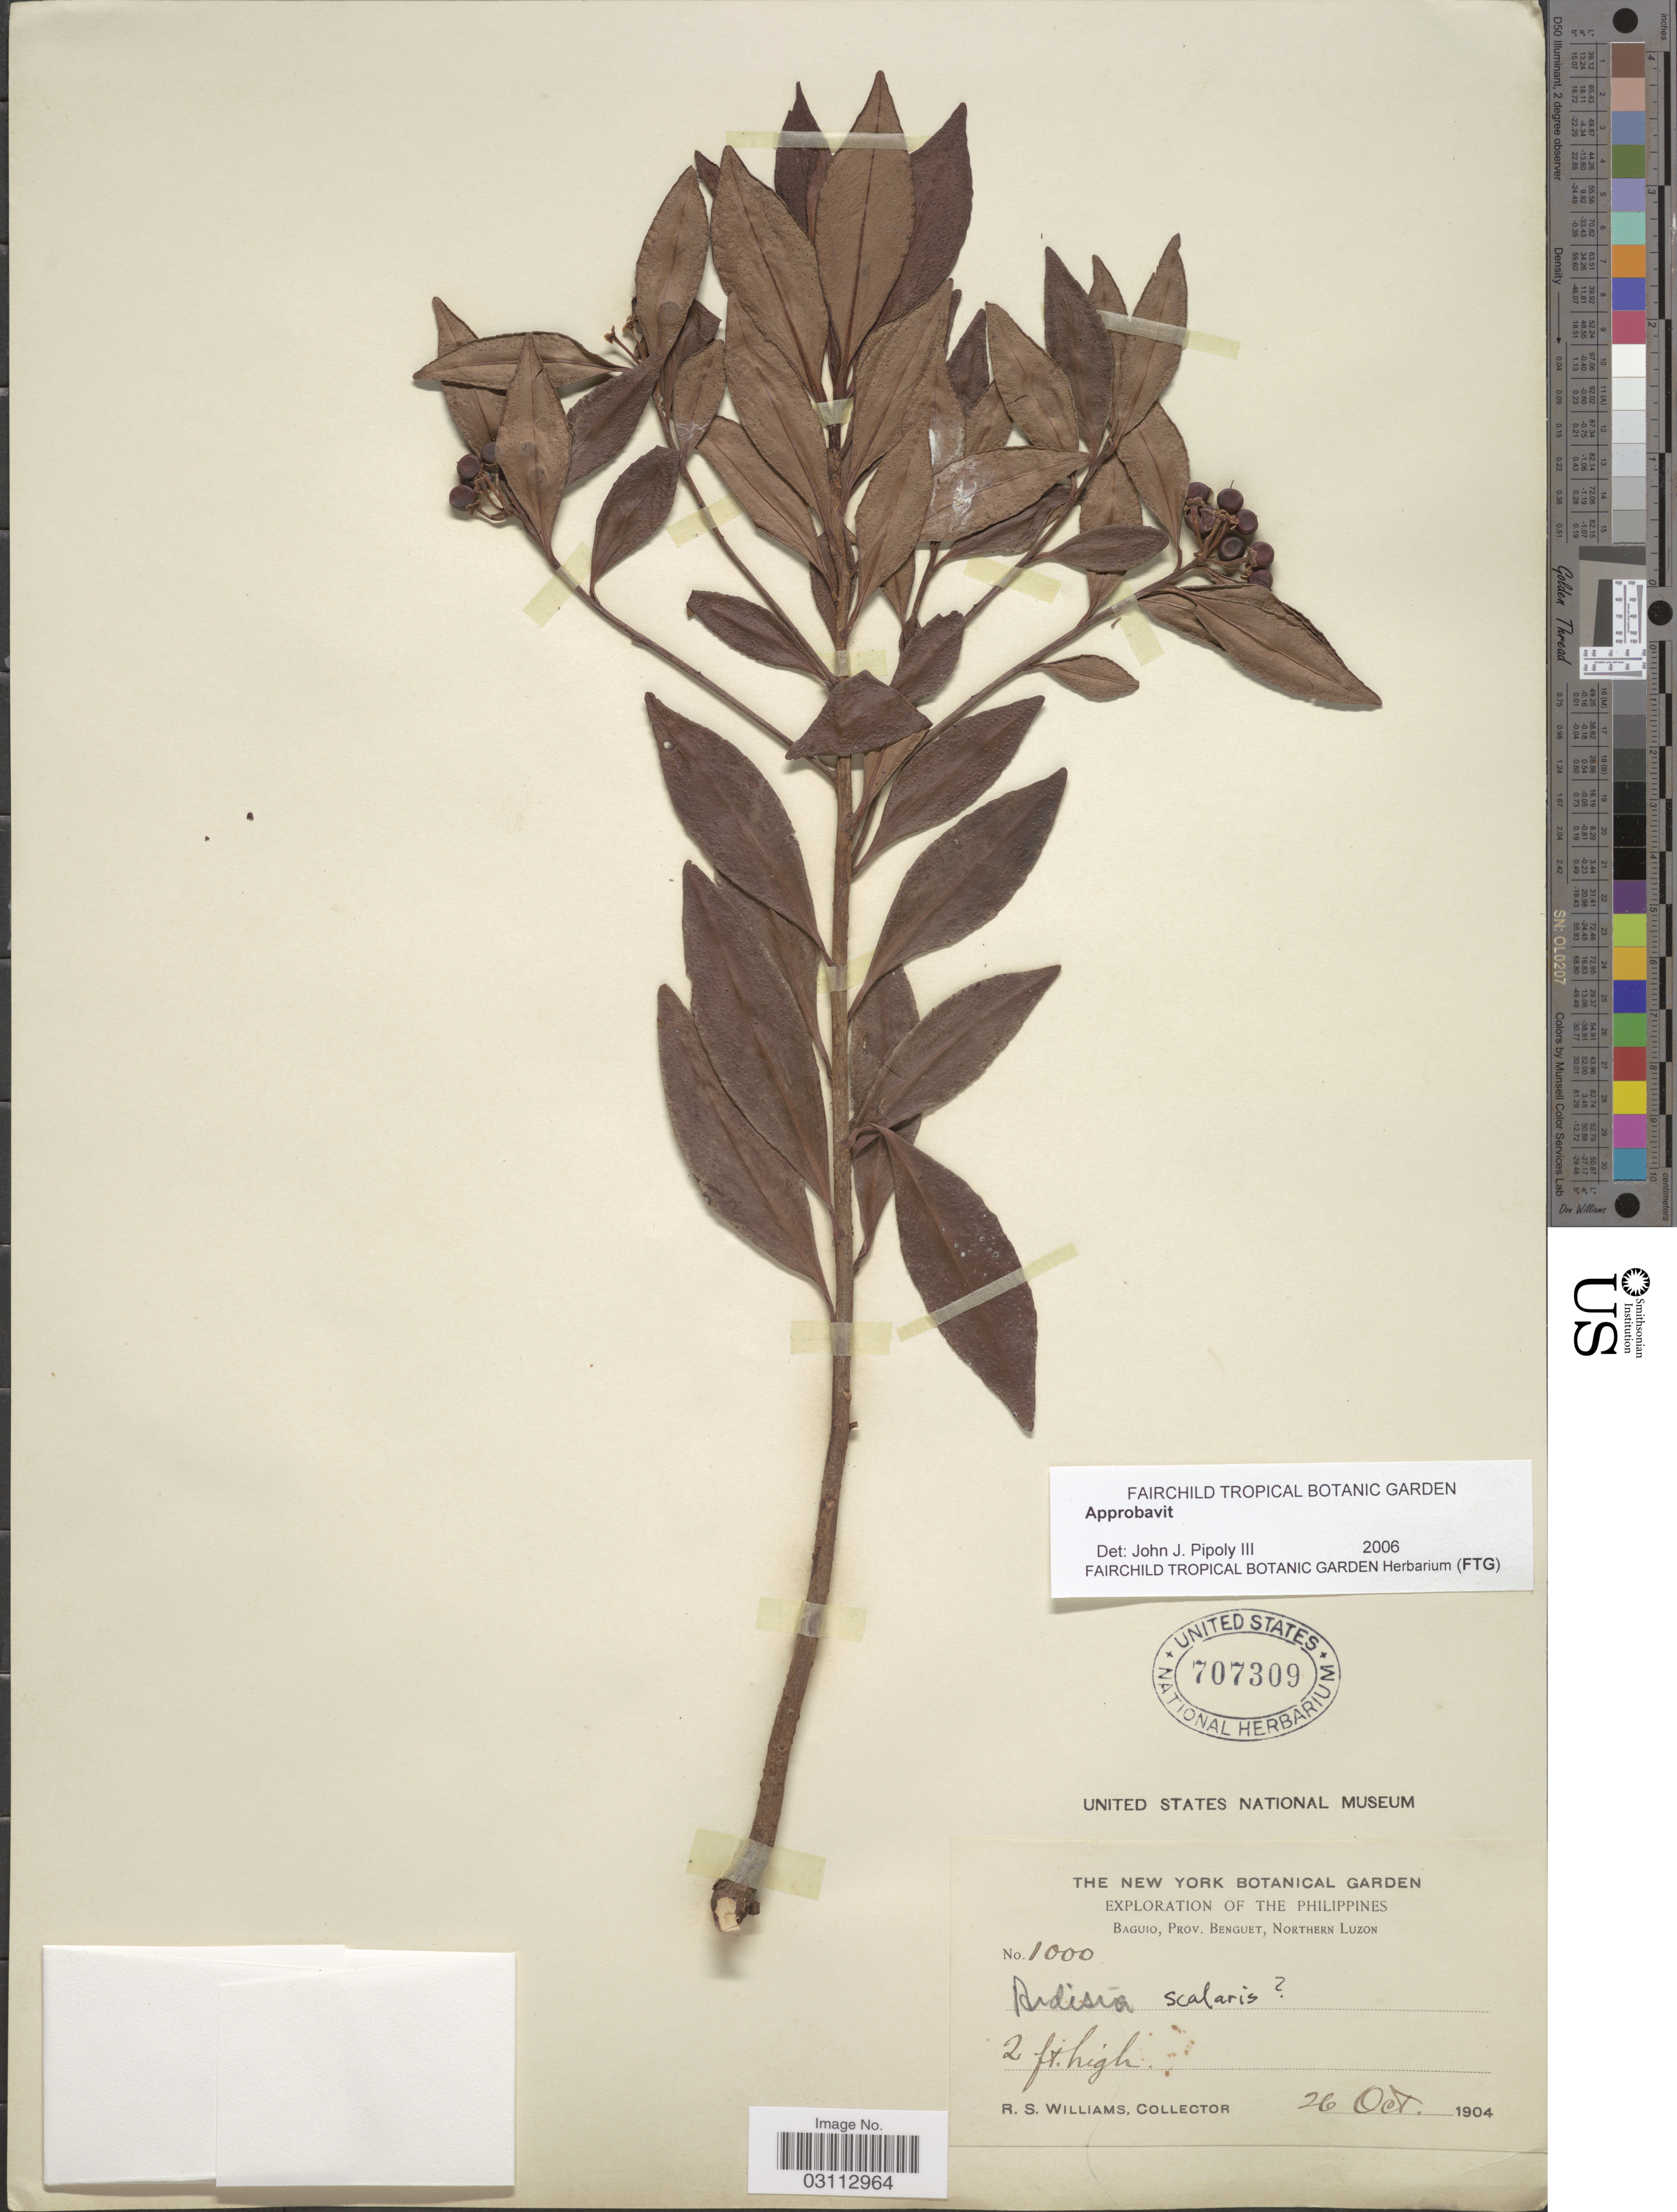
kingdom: Plantae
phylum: Tracheophyta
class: Magnoliopsida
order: Ericales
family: Primulaceae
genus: Ardisia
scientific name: Ardisia scalaris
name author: Mez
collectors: R. S. Williams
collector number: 1000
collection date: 1904-10-26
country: Philippines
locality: Baguio, Prov. Benguet, Northern Luzon.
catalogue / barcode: US 707309